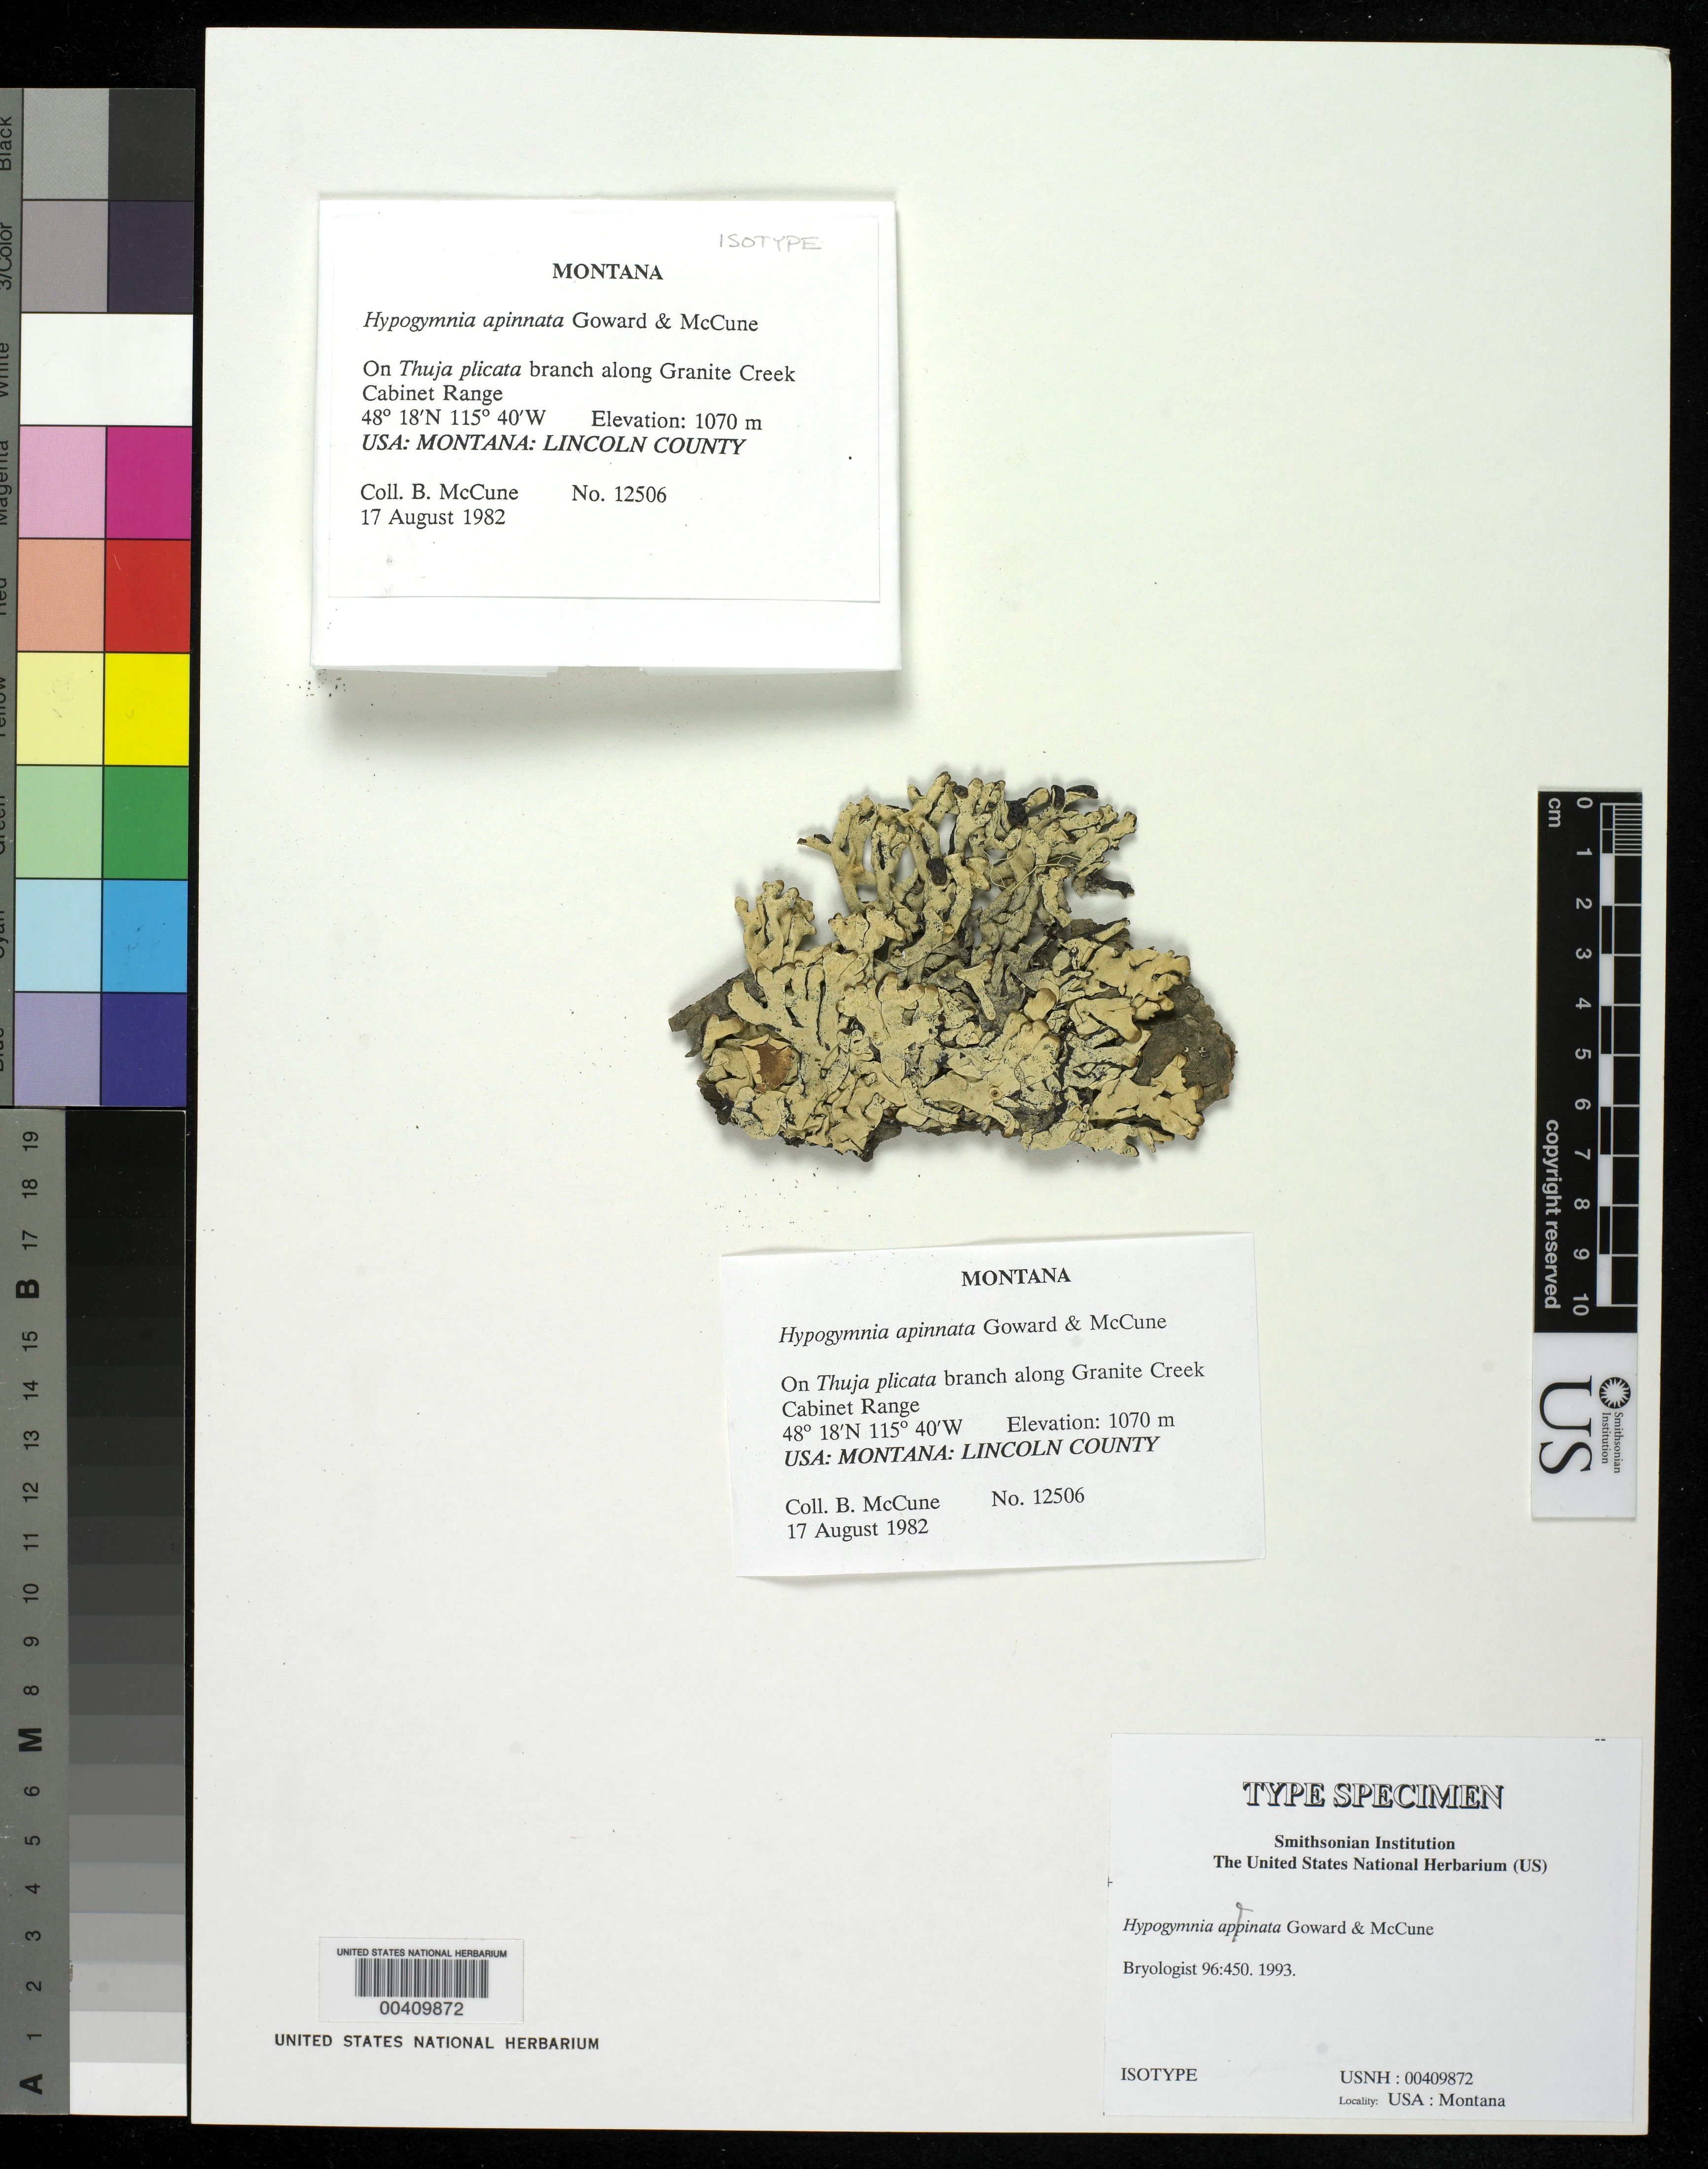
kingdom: Fungi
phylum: Ascomycota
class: Lecanoromycetes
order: Lecanorales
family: Parmeliaceae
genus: Hypogymnia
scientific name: Hypogymnia apinnata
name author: Goward & McCune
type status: Isotype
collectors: B. McCune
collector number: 12506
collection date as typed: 17 Aug 1982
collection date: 1982-08-17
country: United States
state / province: Montana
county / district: Lincoln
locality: Along Granite Creek, Cabinet Range.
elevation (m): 1070